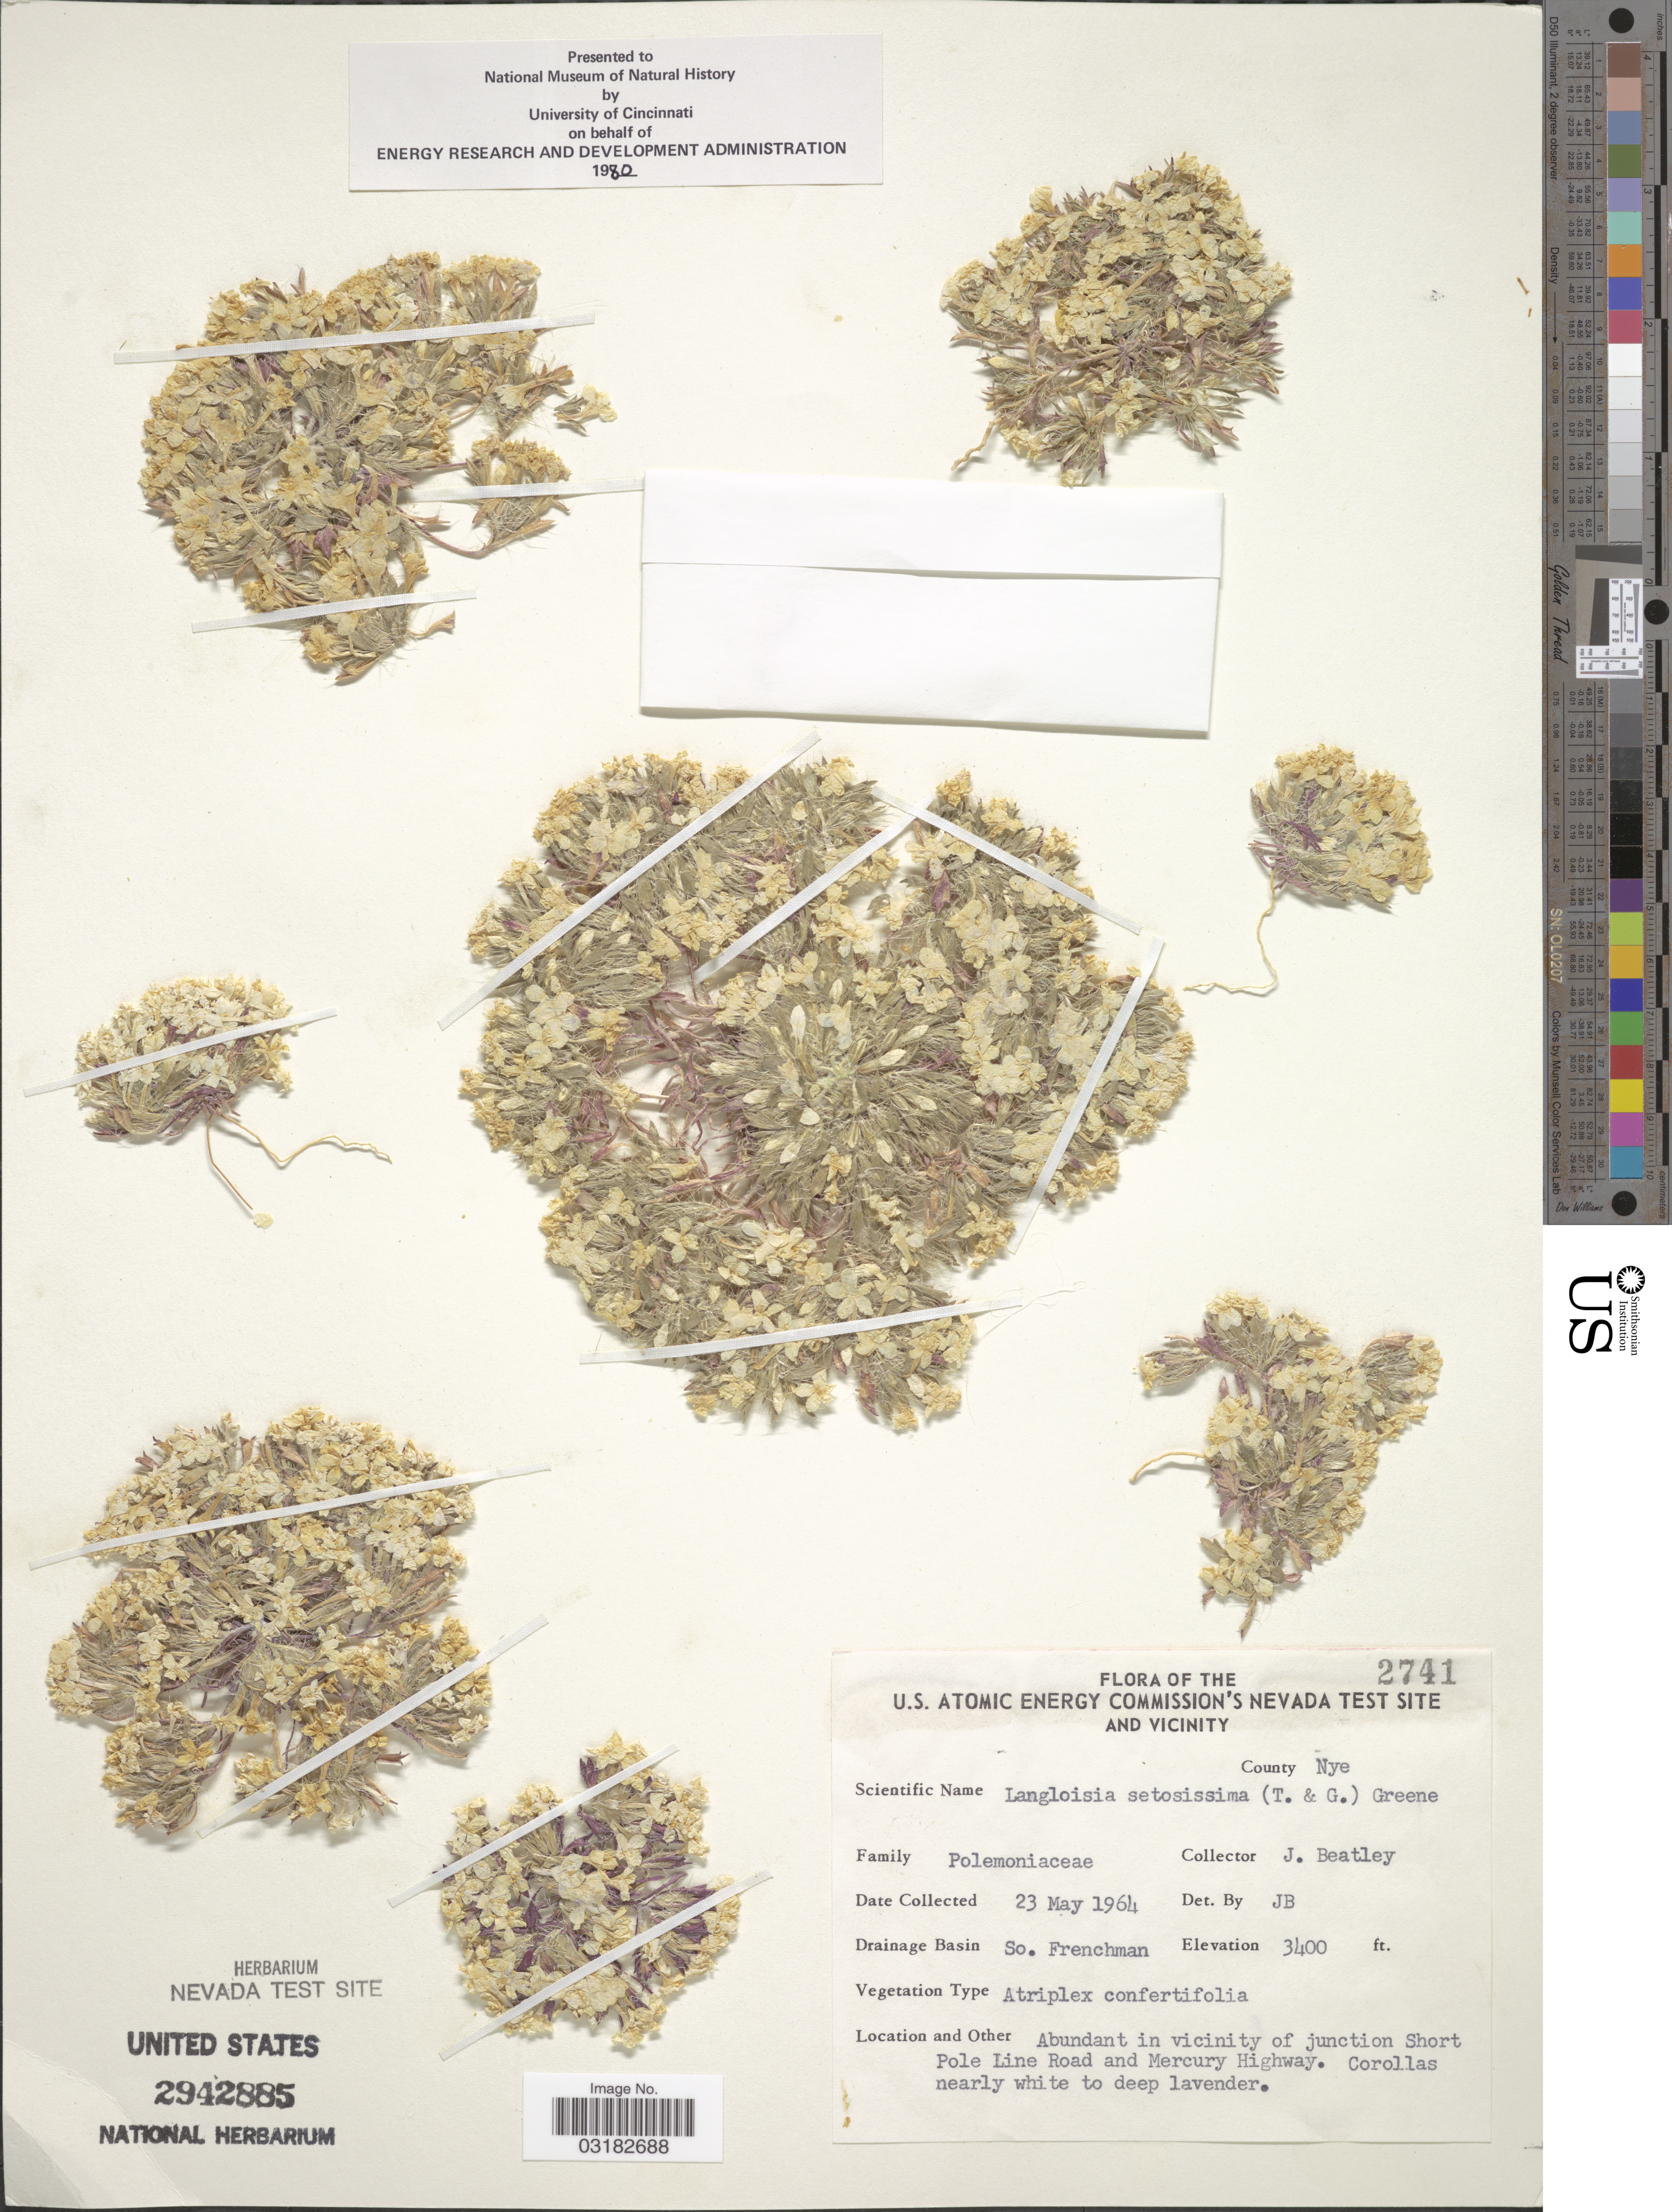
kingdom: Plantae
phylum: Tracheophyta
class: Magnoliopsida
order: Ericales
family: Polemoniaceae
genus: Langloisia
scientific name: Langloisia setosissima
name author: (Torr. & A. Gray) Greene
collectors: J. C. Beatley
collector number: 2741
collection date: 1964-05-23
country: United States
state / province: Nevada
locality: U.S. Atomic Energy Commission's Nevada Test Site and vicinity. County Nye. Drainage Basin So. Frenchman. In vicinity of junction Short Pole Line Road and Mercury Highway.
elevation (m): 1036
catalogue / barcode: US 2942885